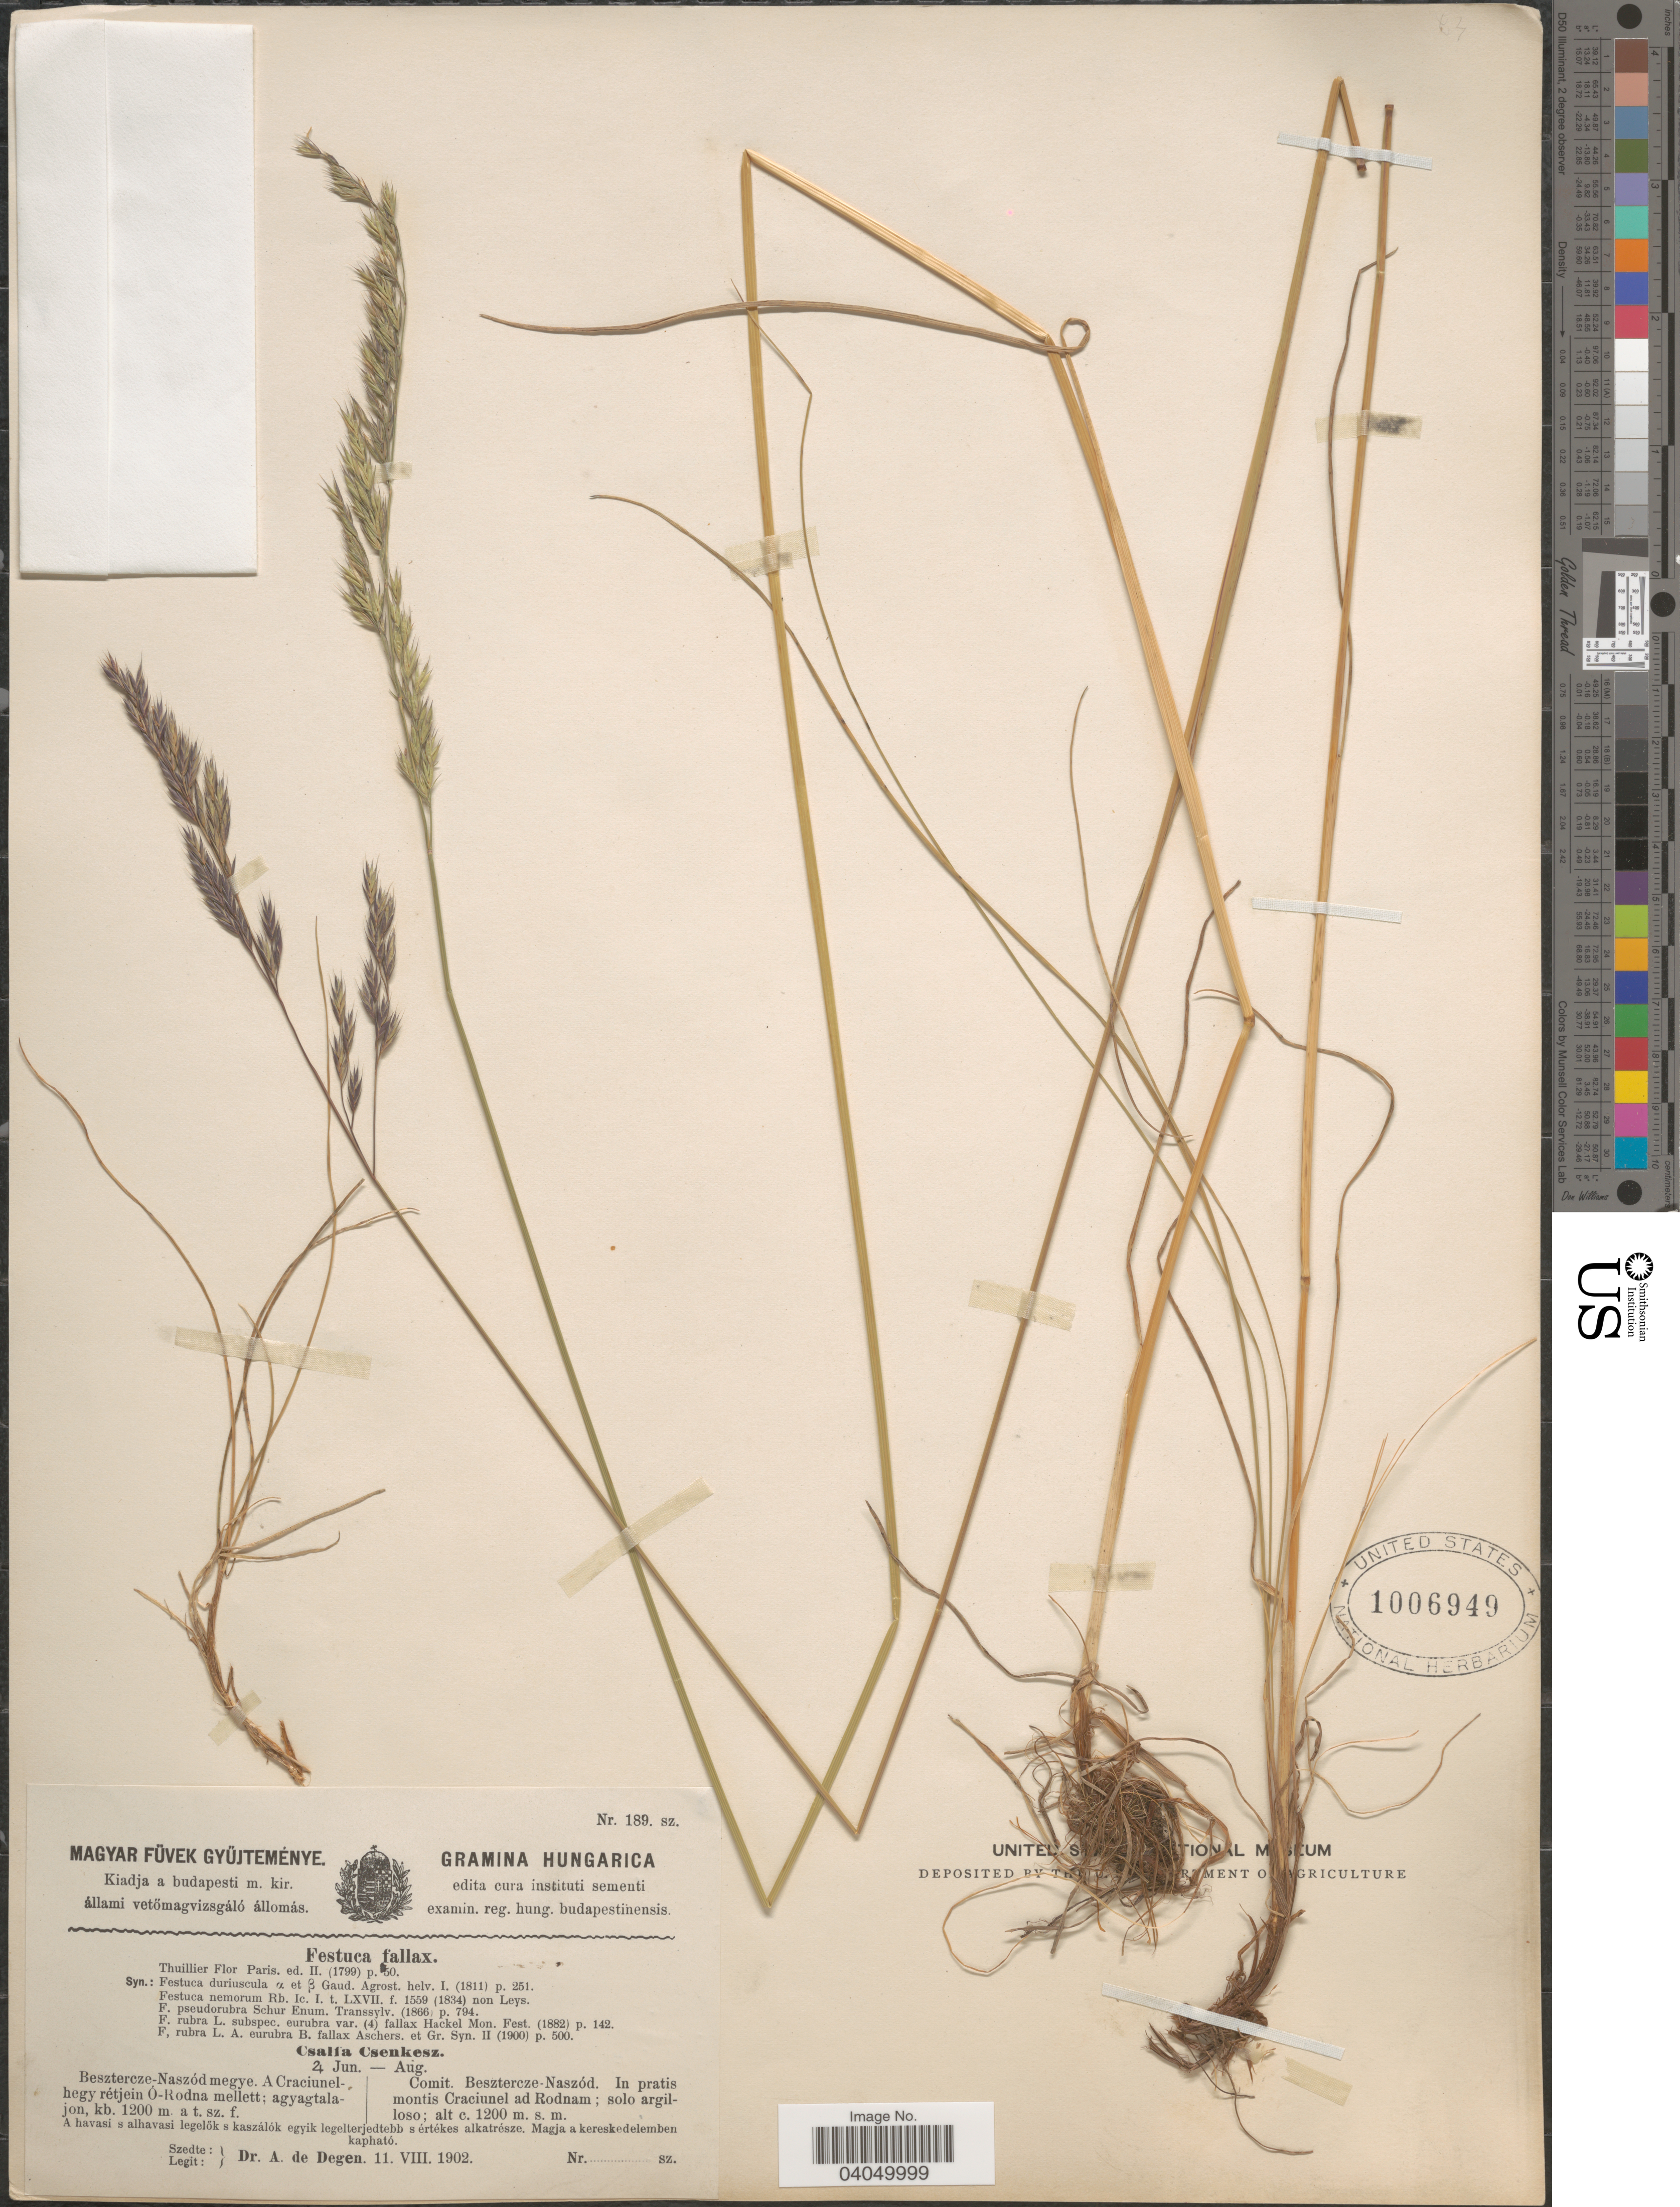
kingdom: Plantae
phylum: Tracheophyta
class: Liliopsida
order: Poales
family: Poaceae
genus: Festuca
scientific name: Festuca rubra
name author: L.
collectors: A. Degen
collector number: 189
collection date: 1902-08-11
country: Romania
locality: Hungarica. Comit. Besztercze-Naszód. In pratis montis Craciunel ad Rodnam.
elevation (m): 1200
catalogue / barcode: US 1006949